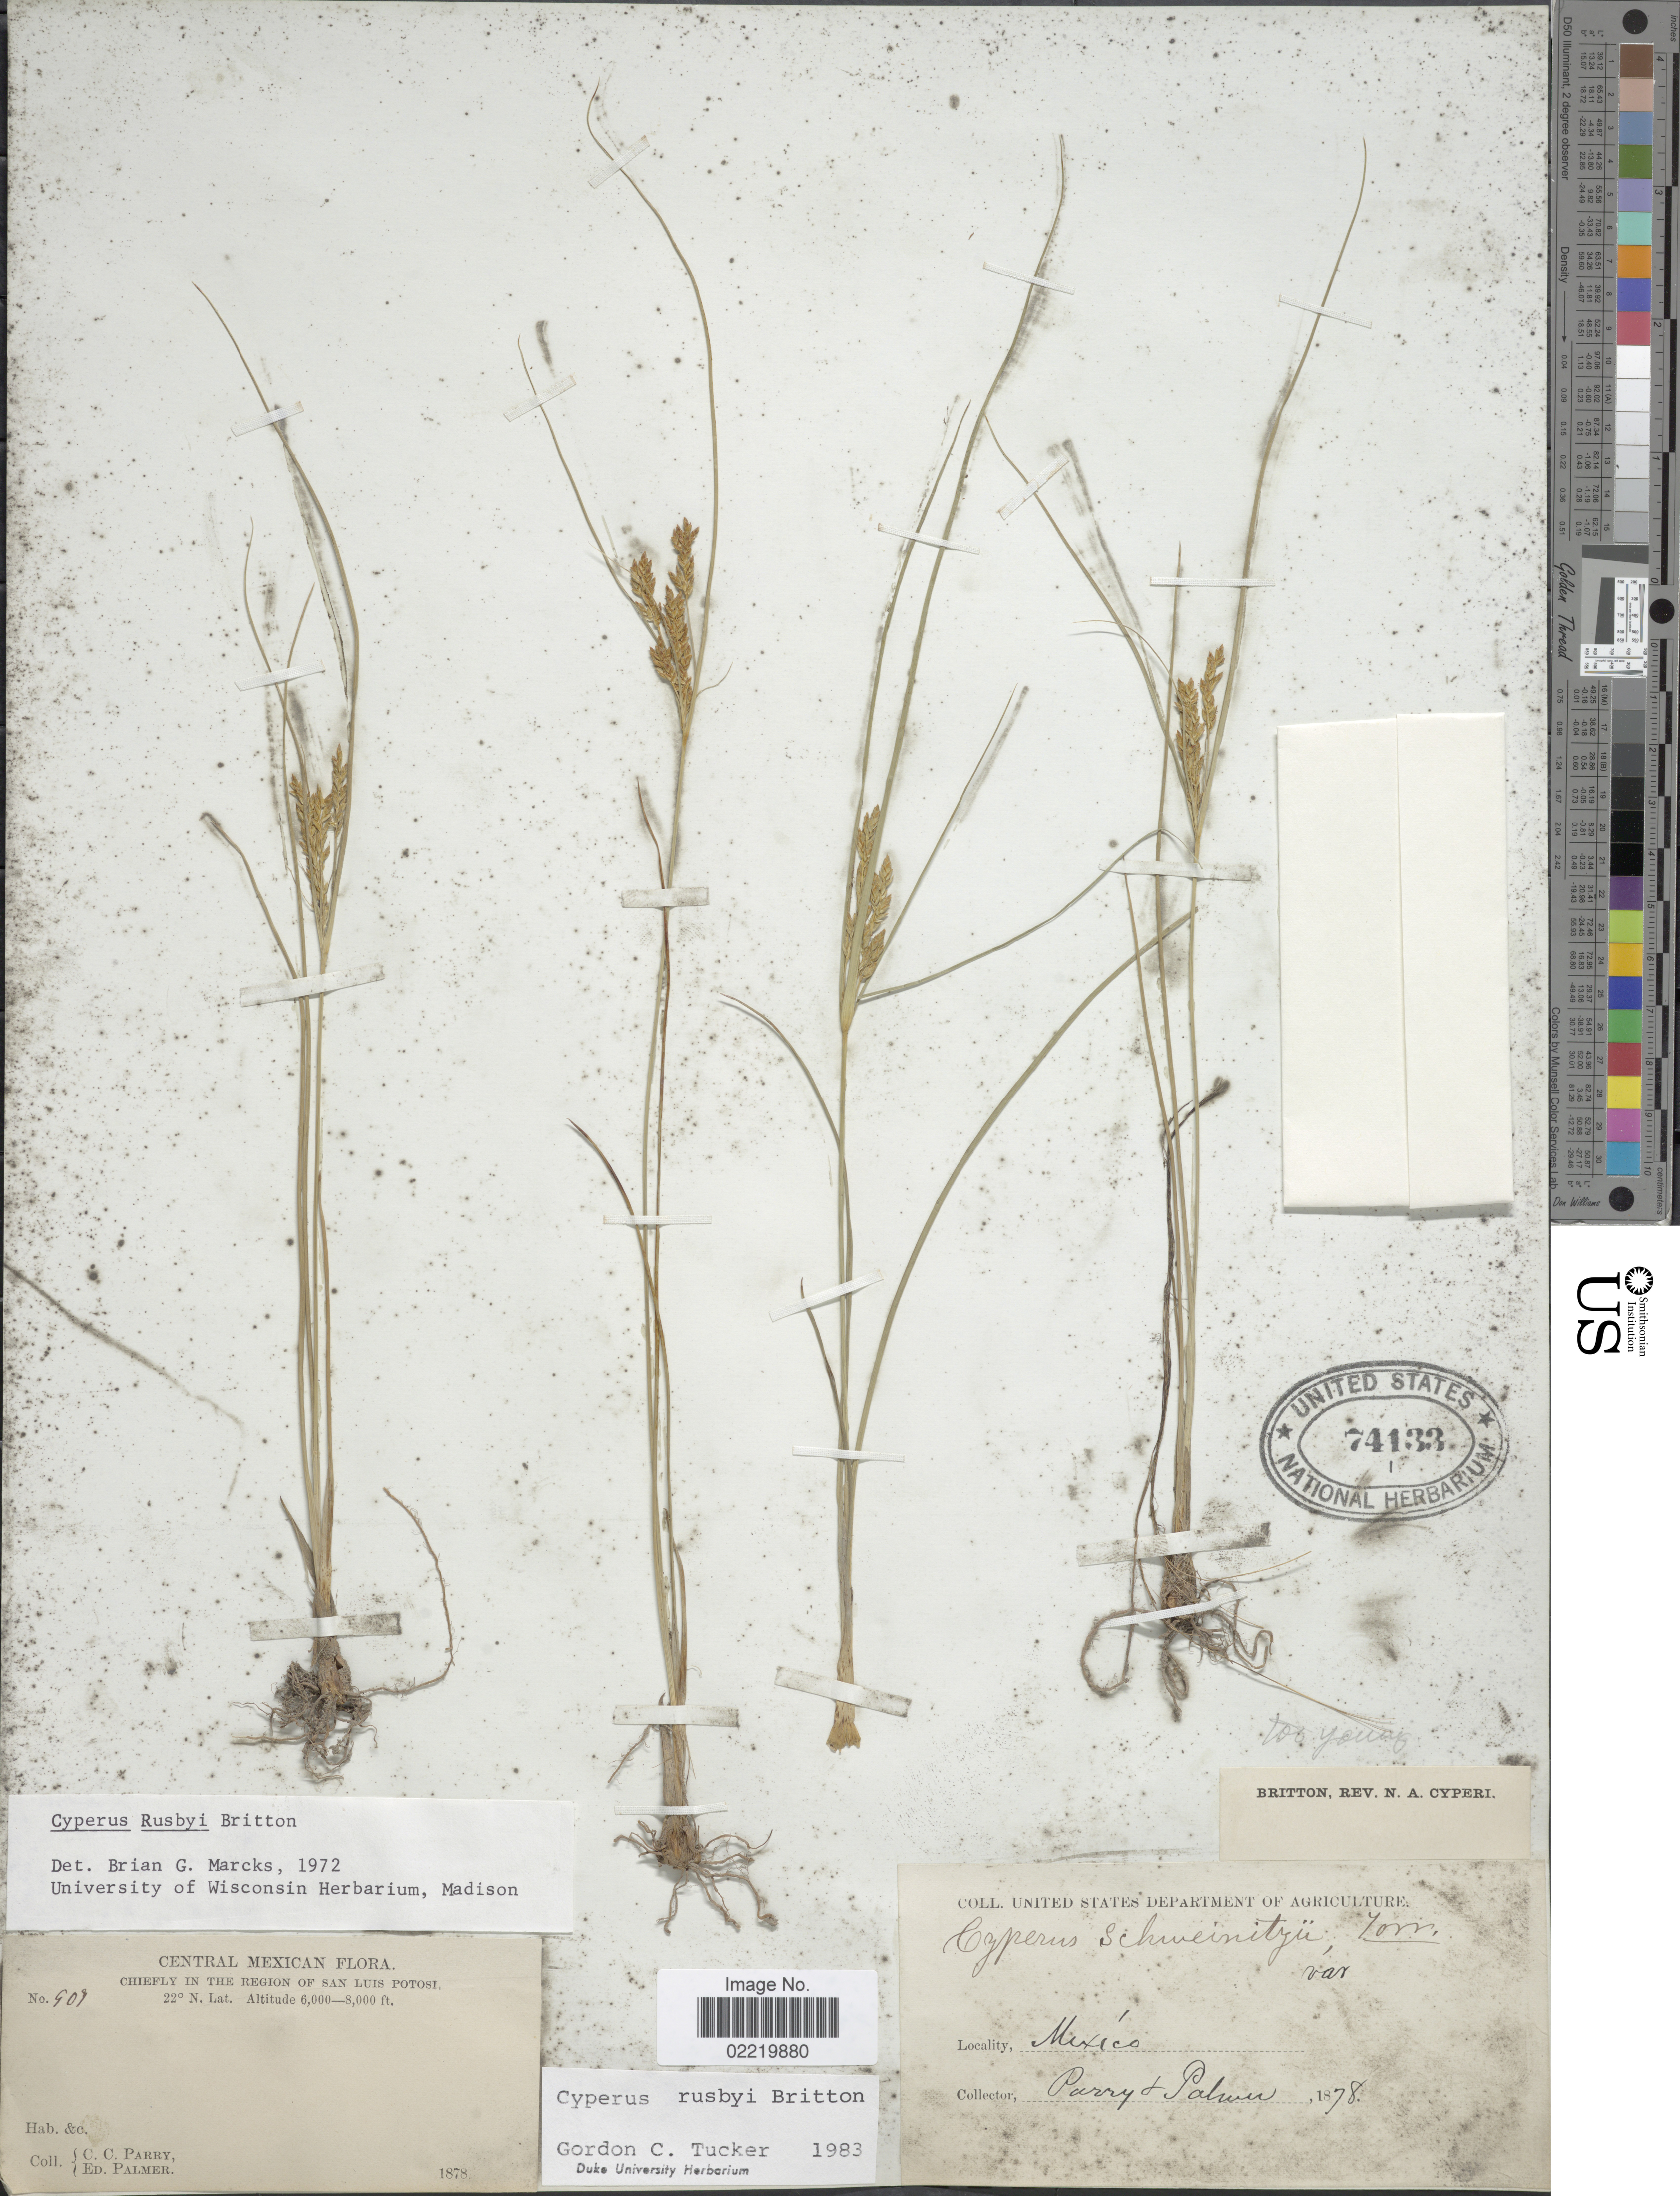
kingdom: Plantae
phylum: Tracheophyta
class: Liliopsida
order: Poales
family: Cyperaceae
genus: Cyperus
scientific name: Cyperus sphaerolepis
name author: Boeckeler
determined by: Strong, Mark T., (BOT), Smithsonian Institution - National Museum of Natural History (UNITED STATES)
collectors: C. C. Parry & E. Palmer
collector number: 907*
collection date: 1878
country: Mexico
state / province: San Luis Potosí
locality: Central Mexico, chiefly in the region of San Luis Potosi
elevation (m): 1829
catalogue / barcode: US 74133